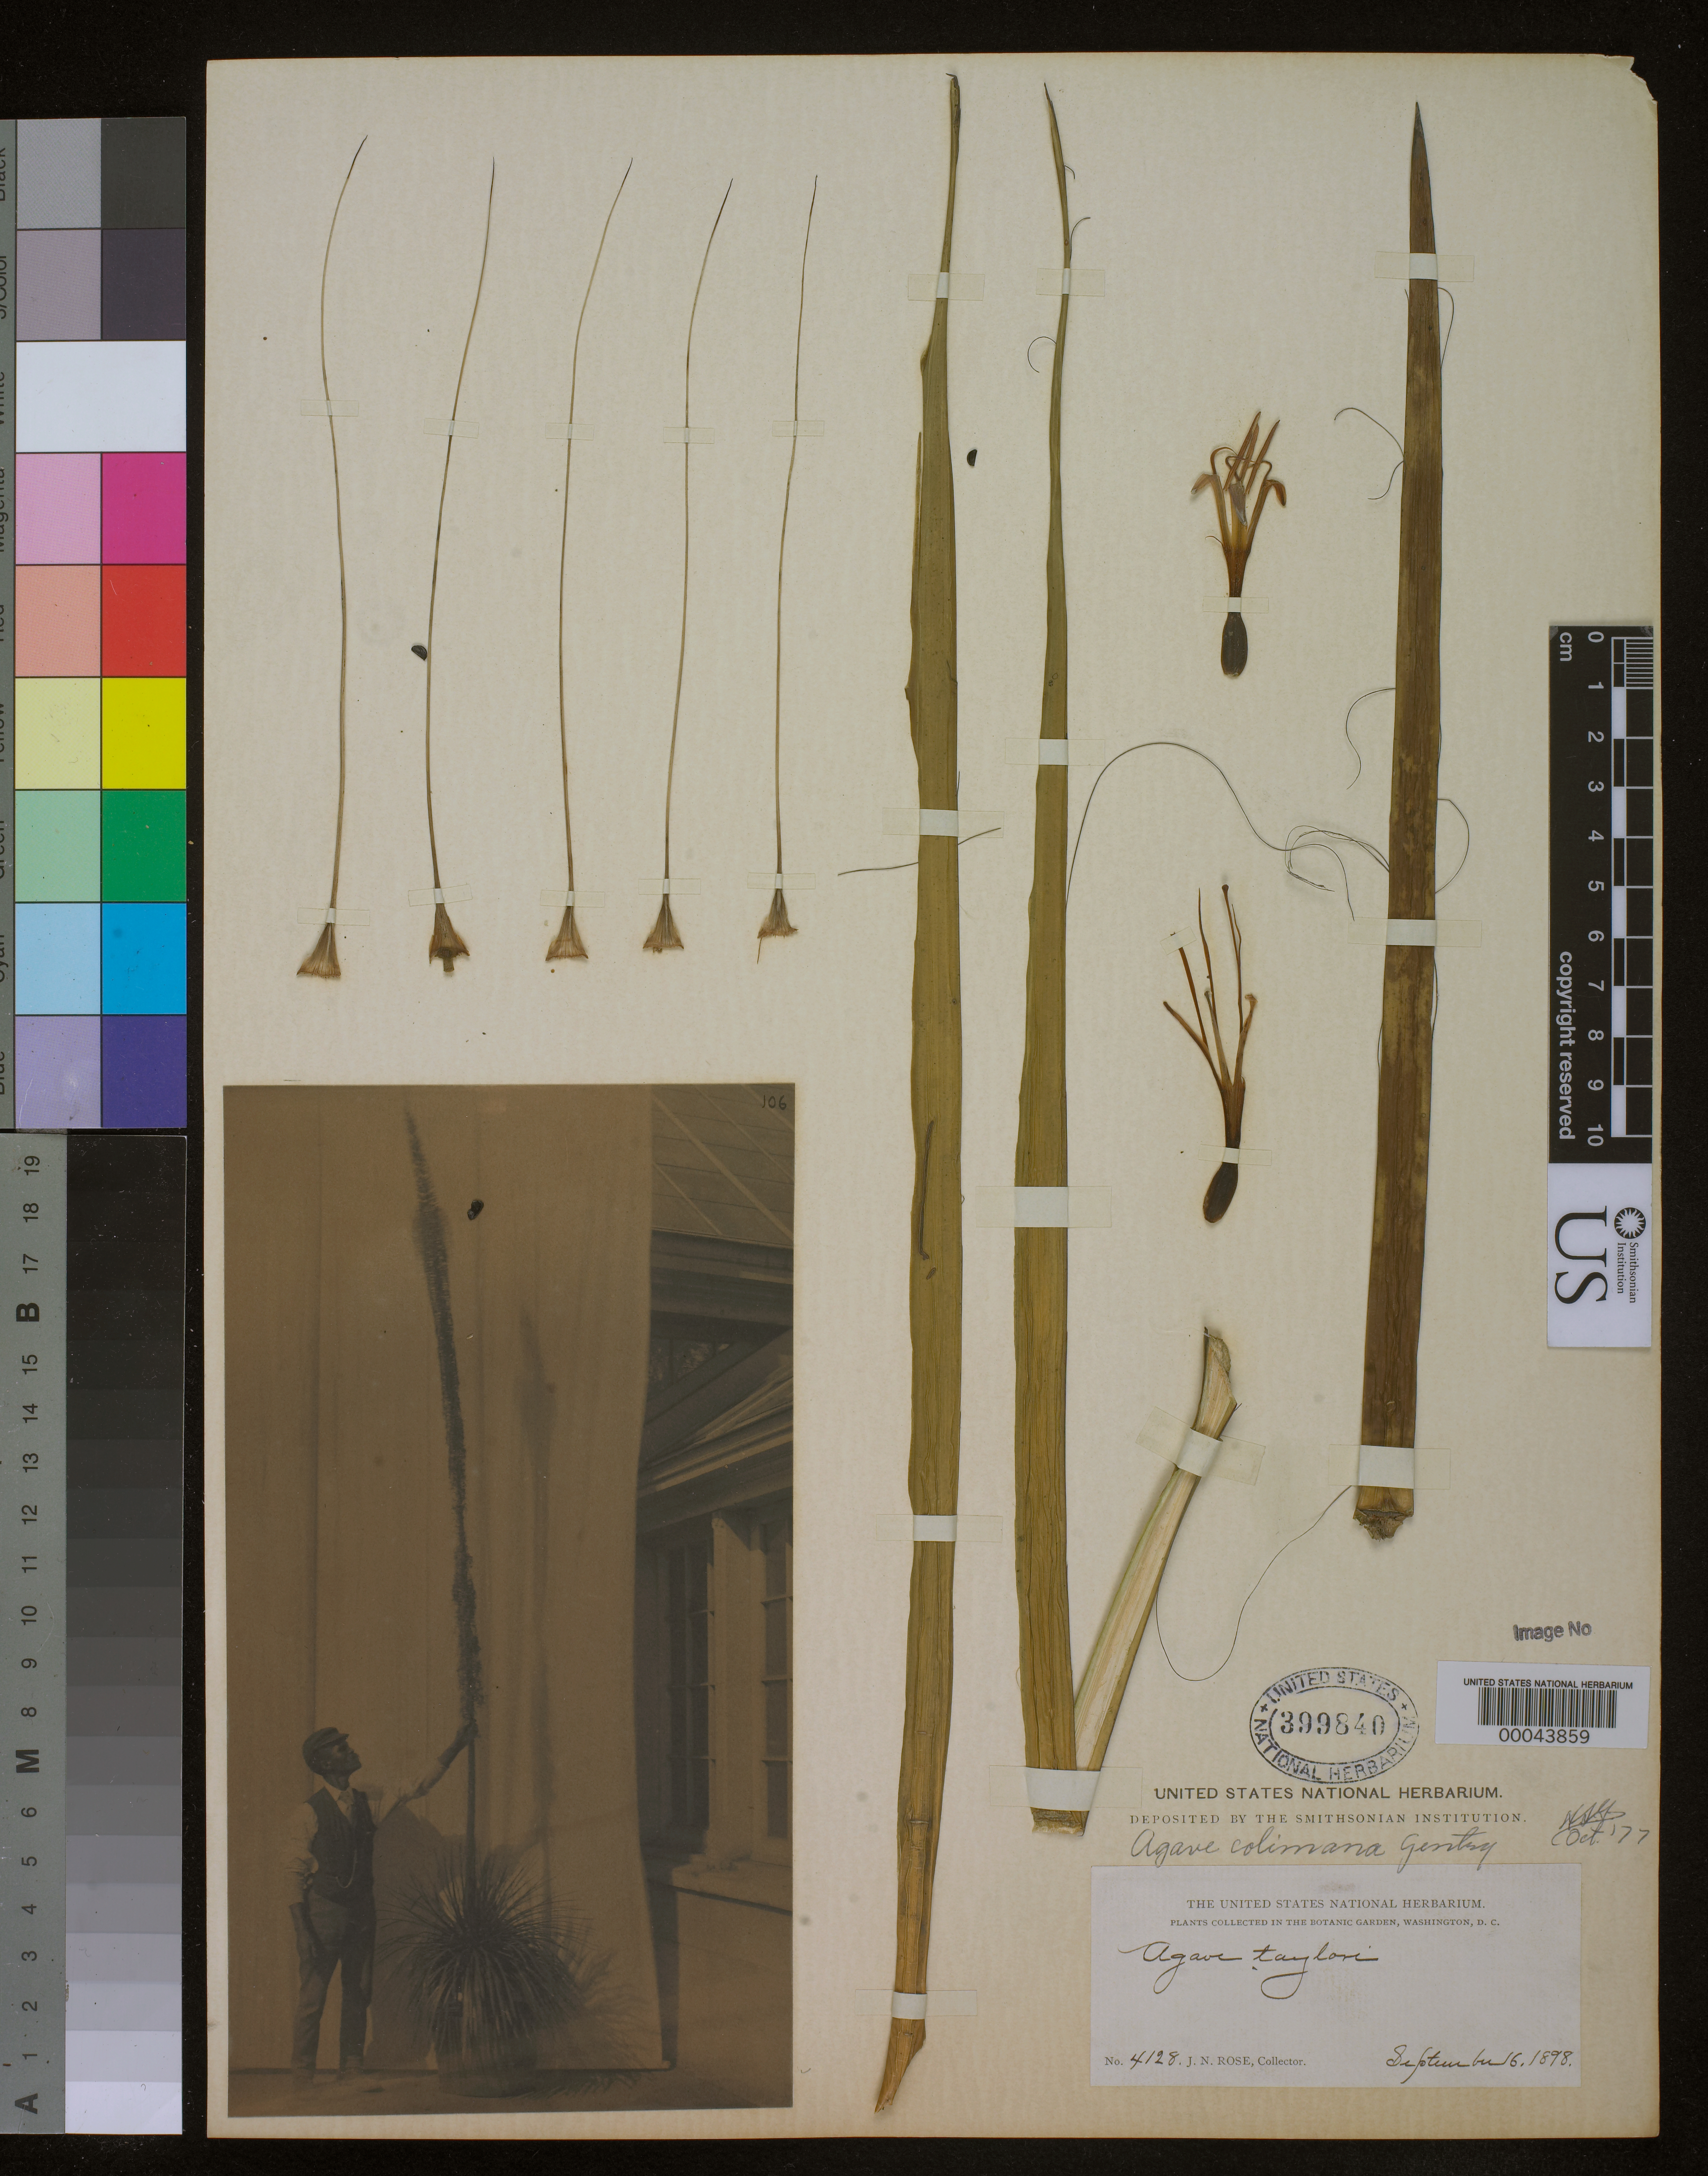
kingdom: Plantae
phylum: Tracheophyta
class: Liliopsida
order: Asparagales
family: Asparagaceae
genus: Agave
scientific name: Agave colimana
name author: Gentry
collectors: J. N. Rose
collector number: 4128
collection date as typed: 16 Sep 1898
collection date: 1898-09-16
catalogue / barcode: US 399840